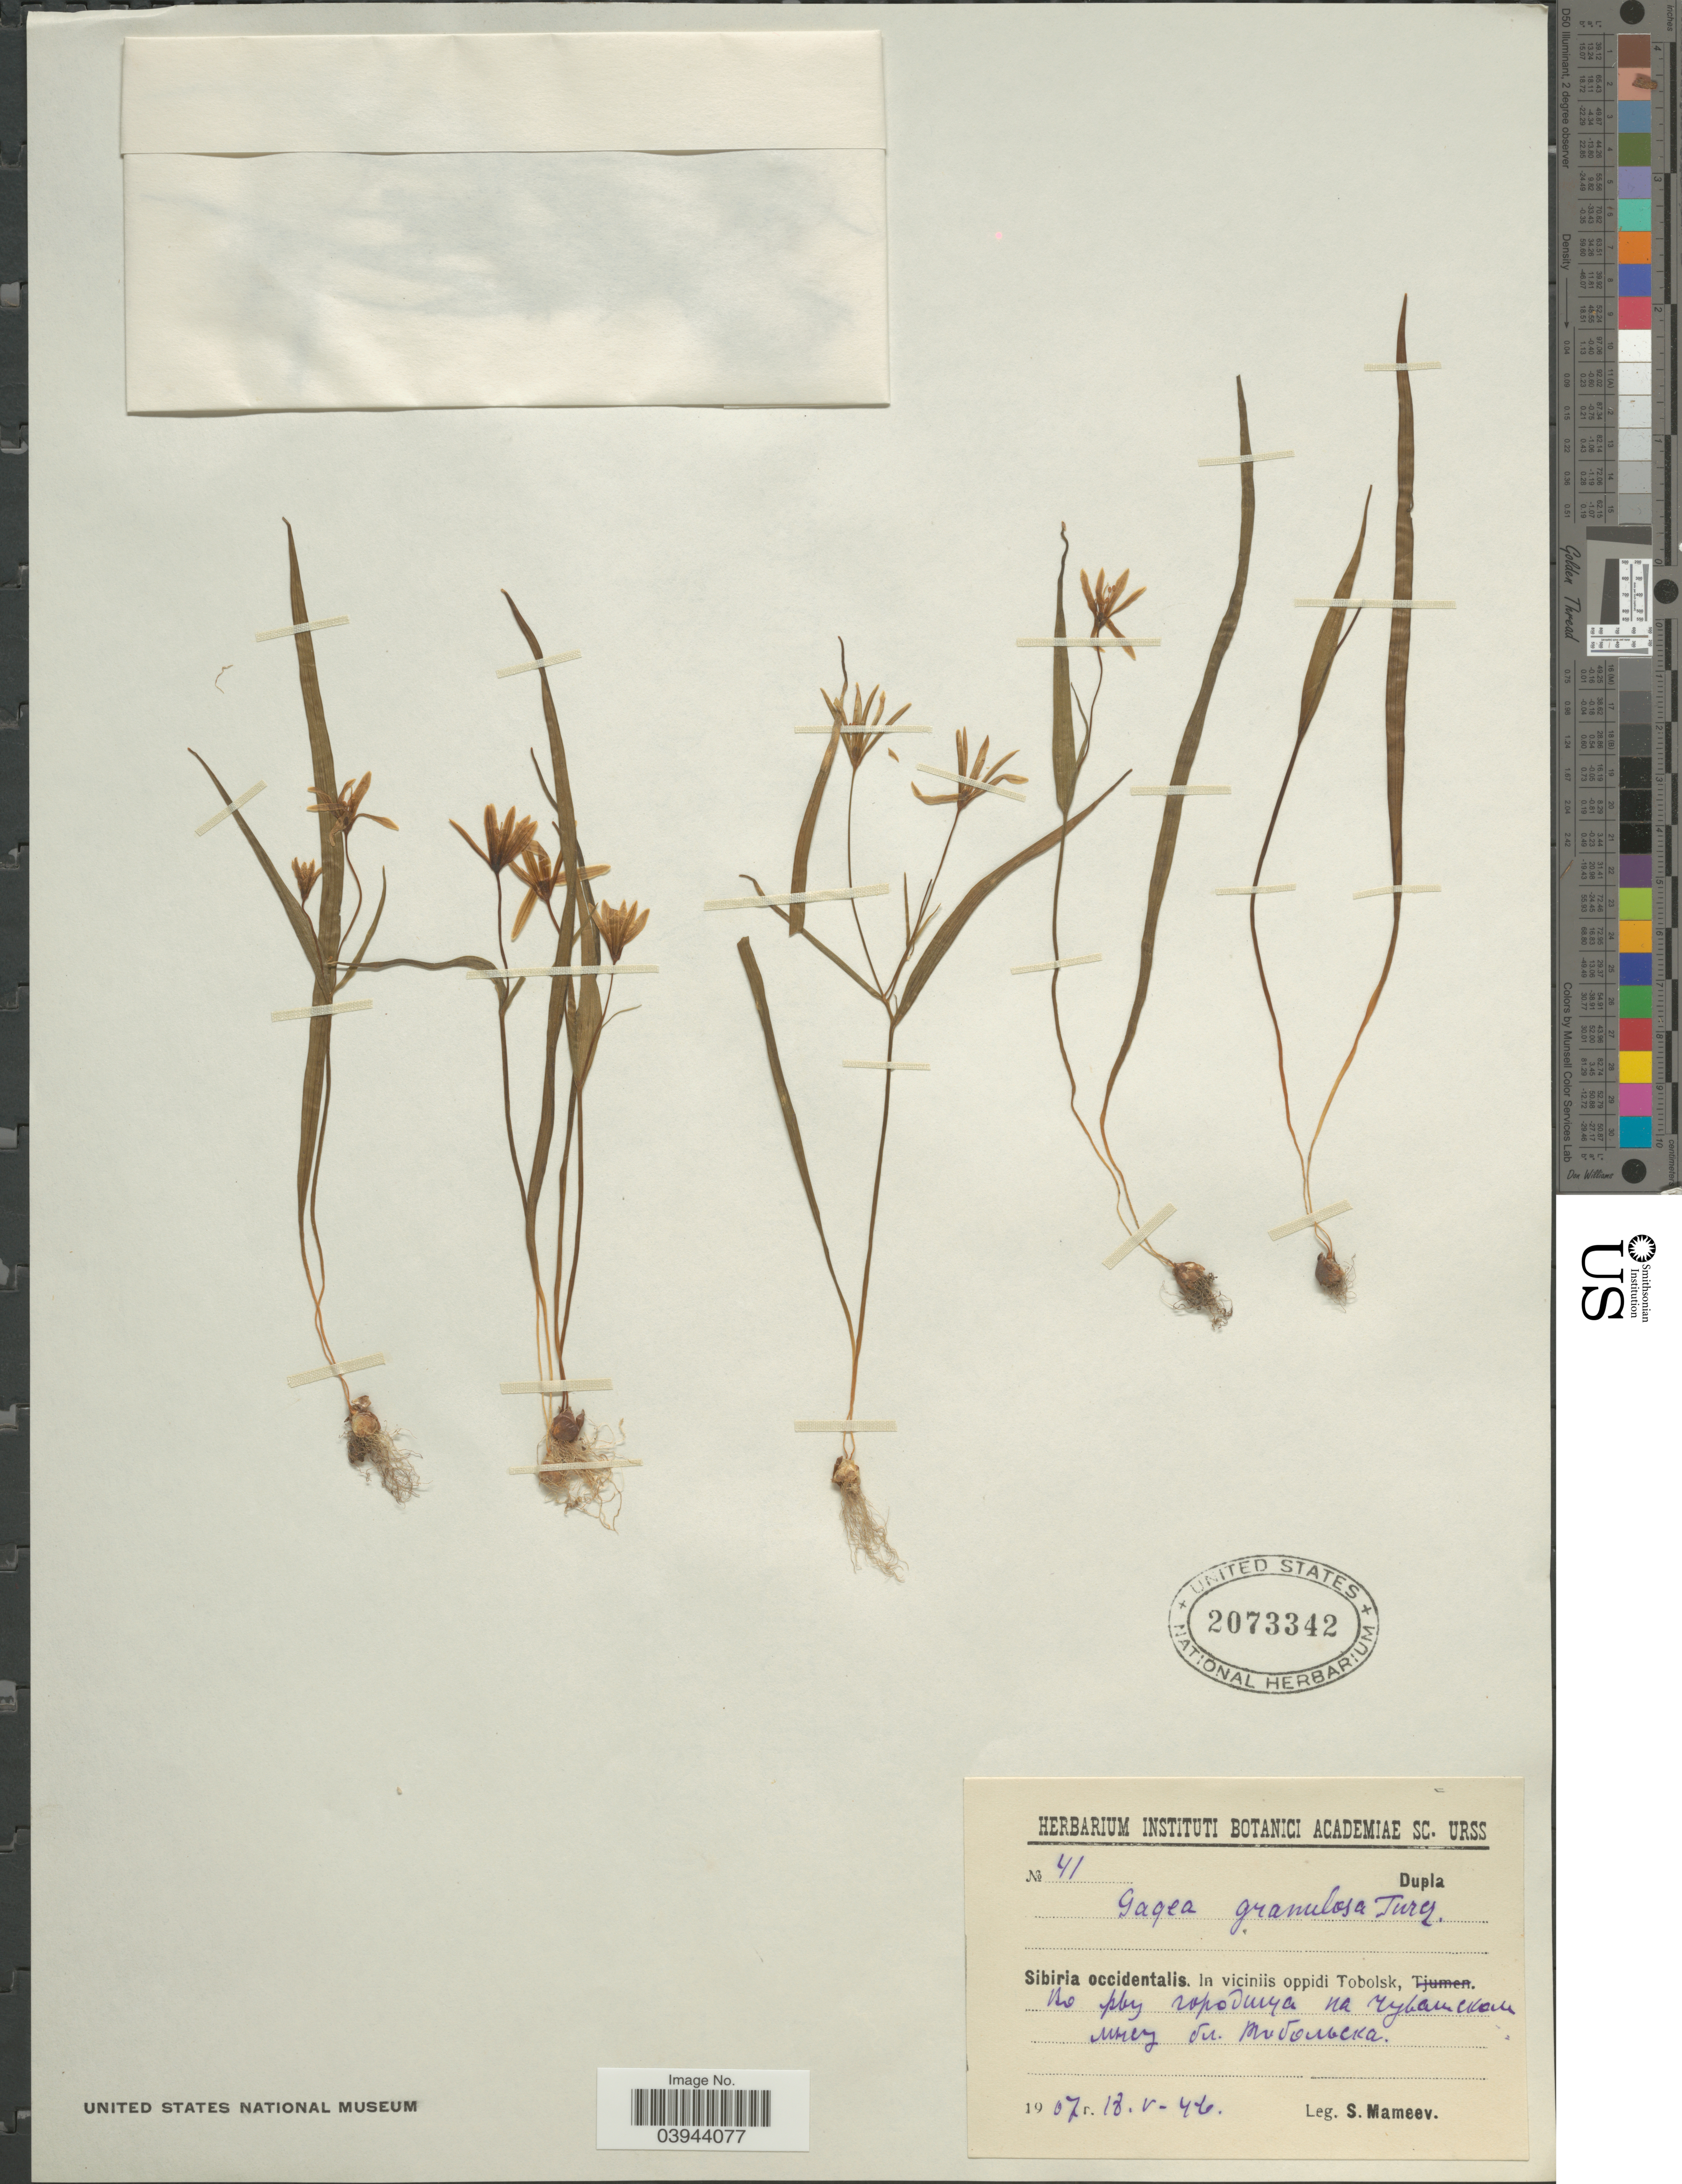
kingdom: Plantae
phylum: Tracheophyta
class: Liliopsida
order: Liliales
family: Liliaceae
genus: Gagea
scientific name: Gagea granulosa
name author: Turcz.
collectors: S. Mameev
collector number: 41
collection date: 1907-05-18/1907-06-04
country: Russian Federation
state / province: Tyumen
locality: Vicinity of Tobolsk, Cape Chuvashskiy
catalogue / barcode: US 2073342